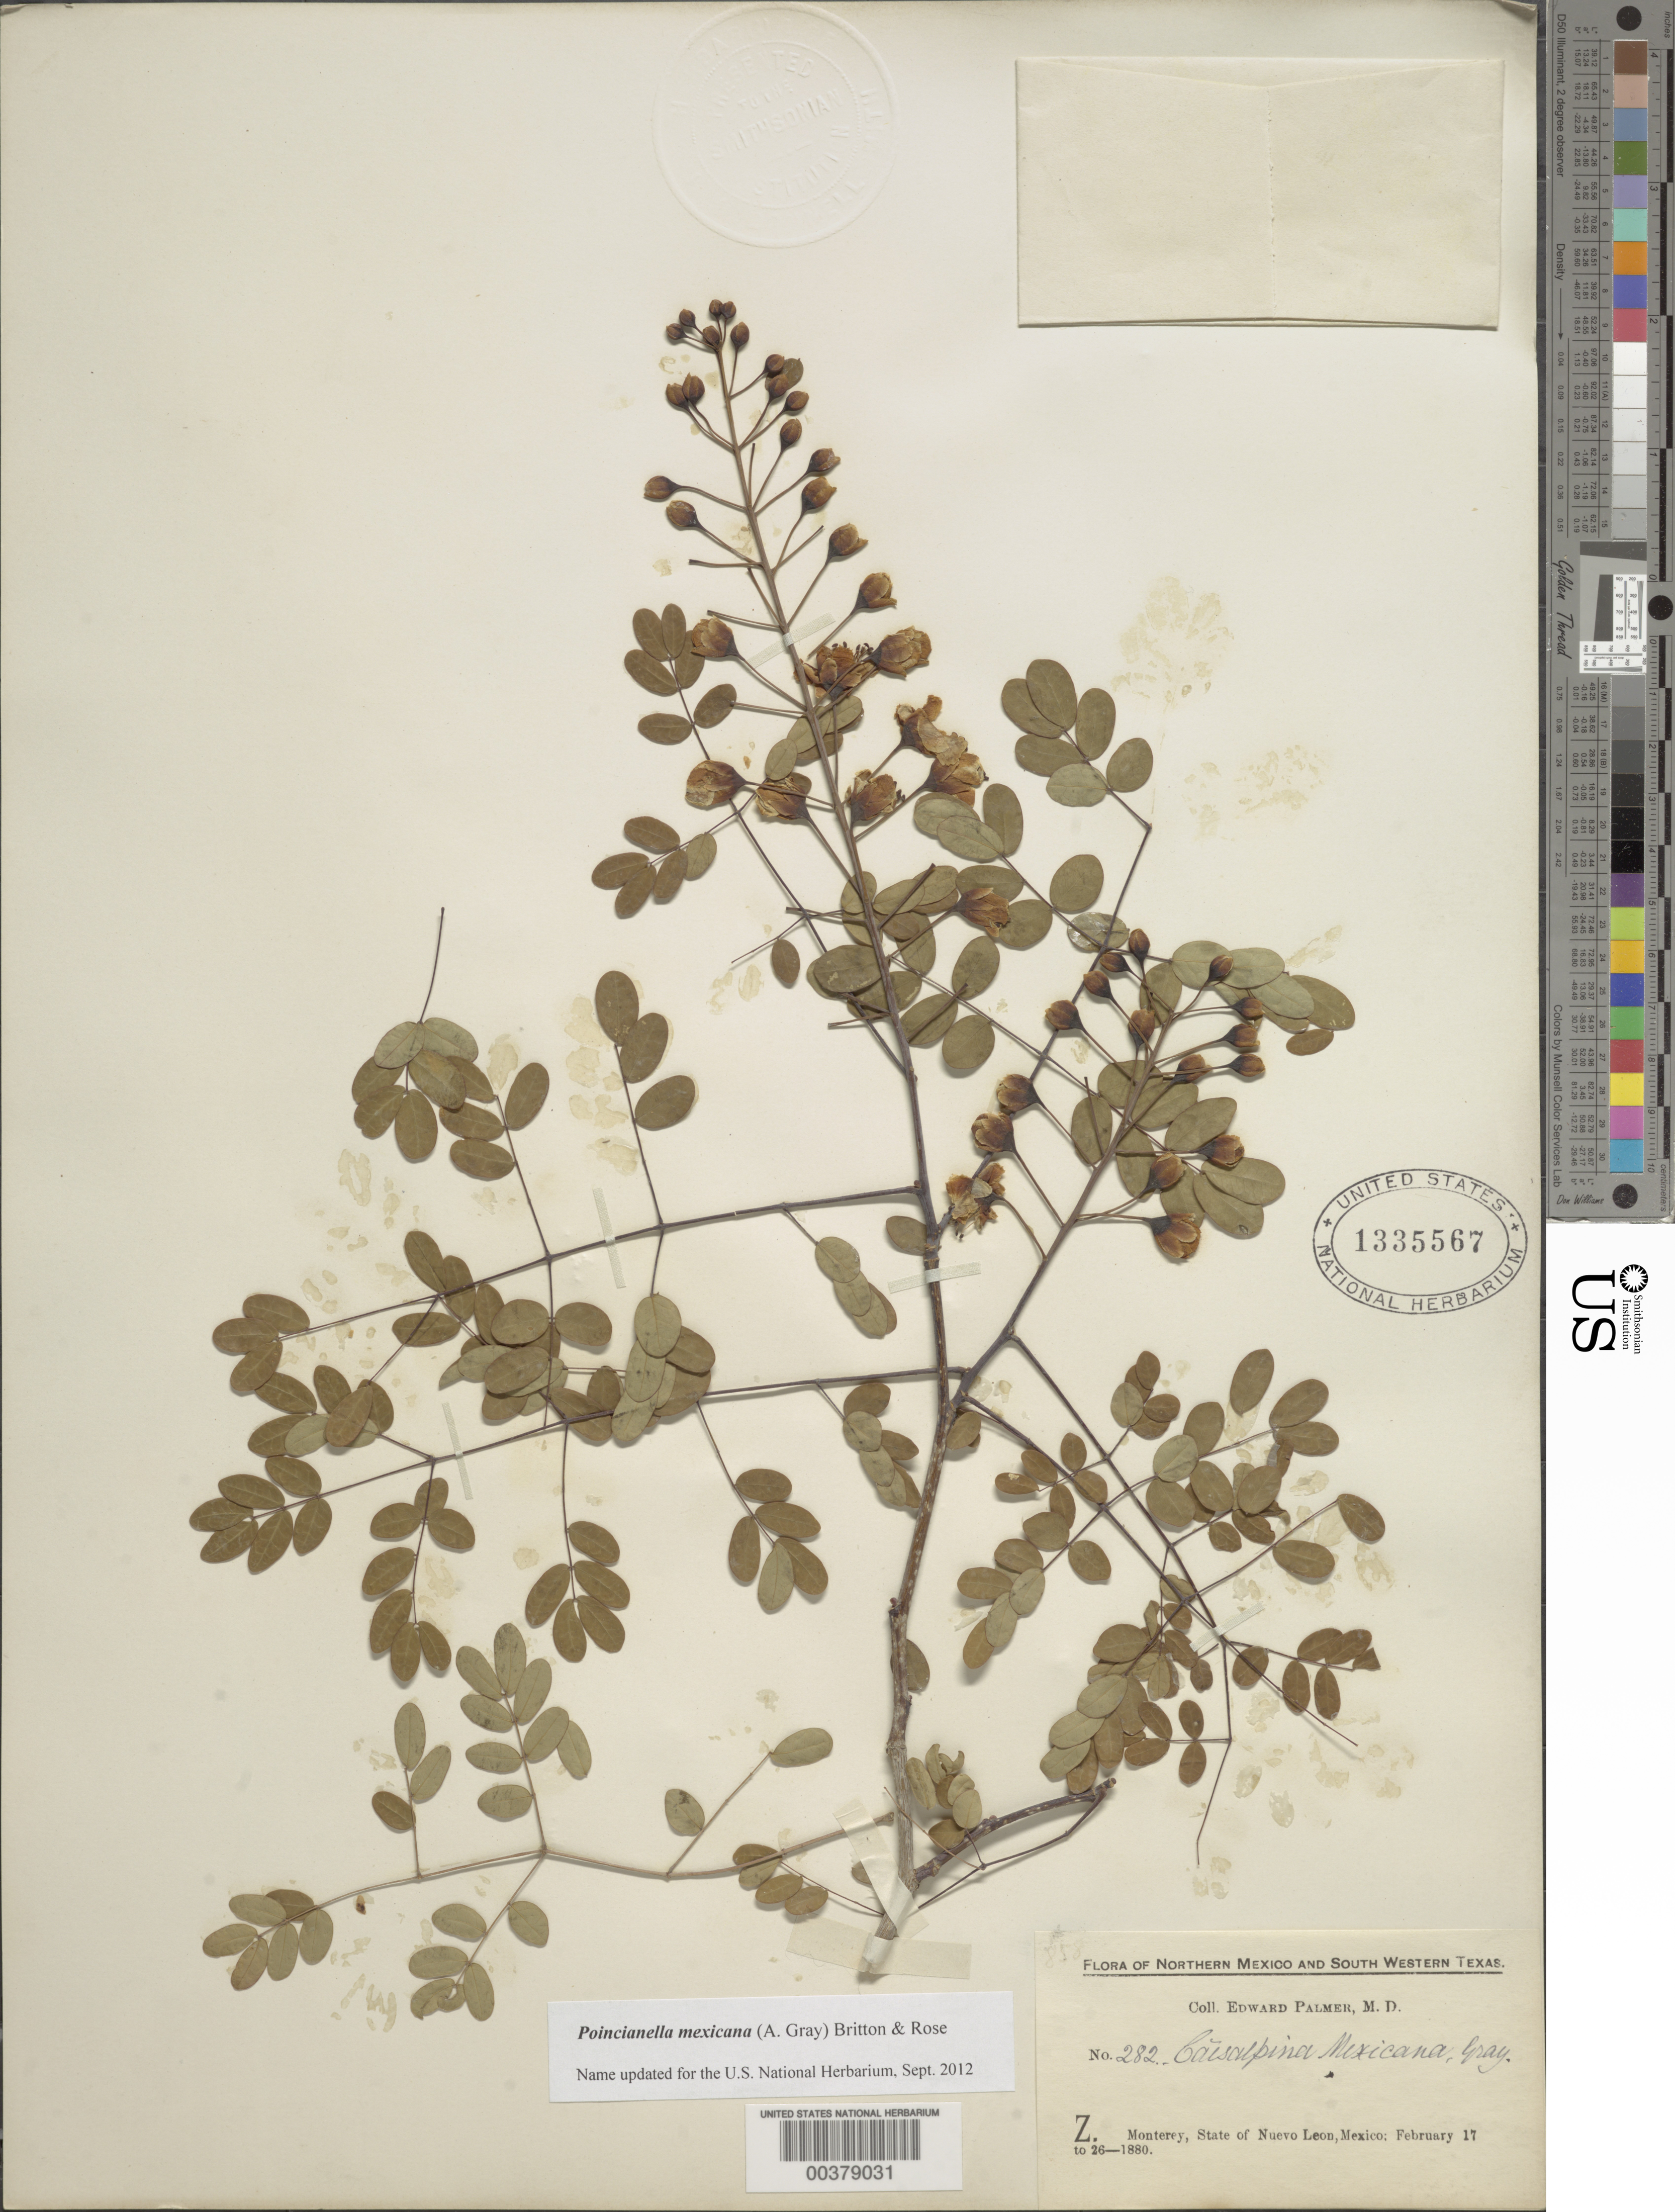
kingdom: Plantae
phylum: Tracheophyta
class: Magnoliopsida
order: Fabales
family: Fabaceae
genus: Erythrostemon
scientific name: Erythrostemon mexicanus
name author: (Rose) Gagnon & G.P. Lewis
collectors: E. Palmer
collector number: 282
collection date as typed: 17 Feb 1880 to 26 Feb 1880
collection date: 1880-02-17/1880-02-26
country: Mexico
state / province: Nuevo León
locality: Monterey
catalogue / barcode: US 1335567